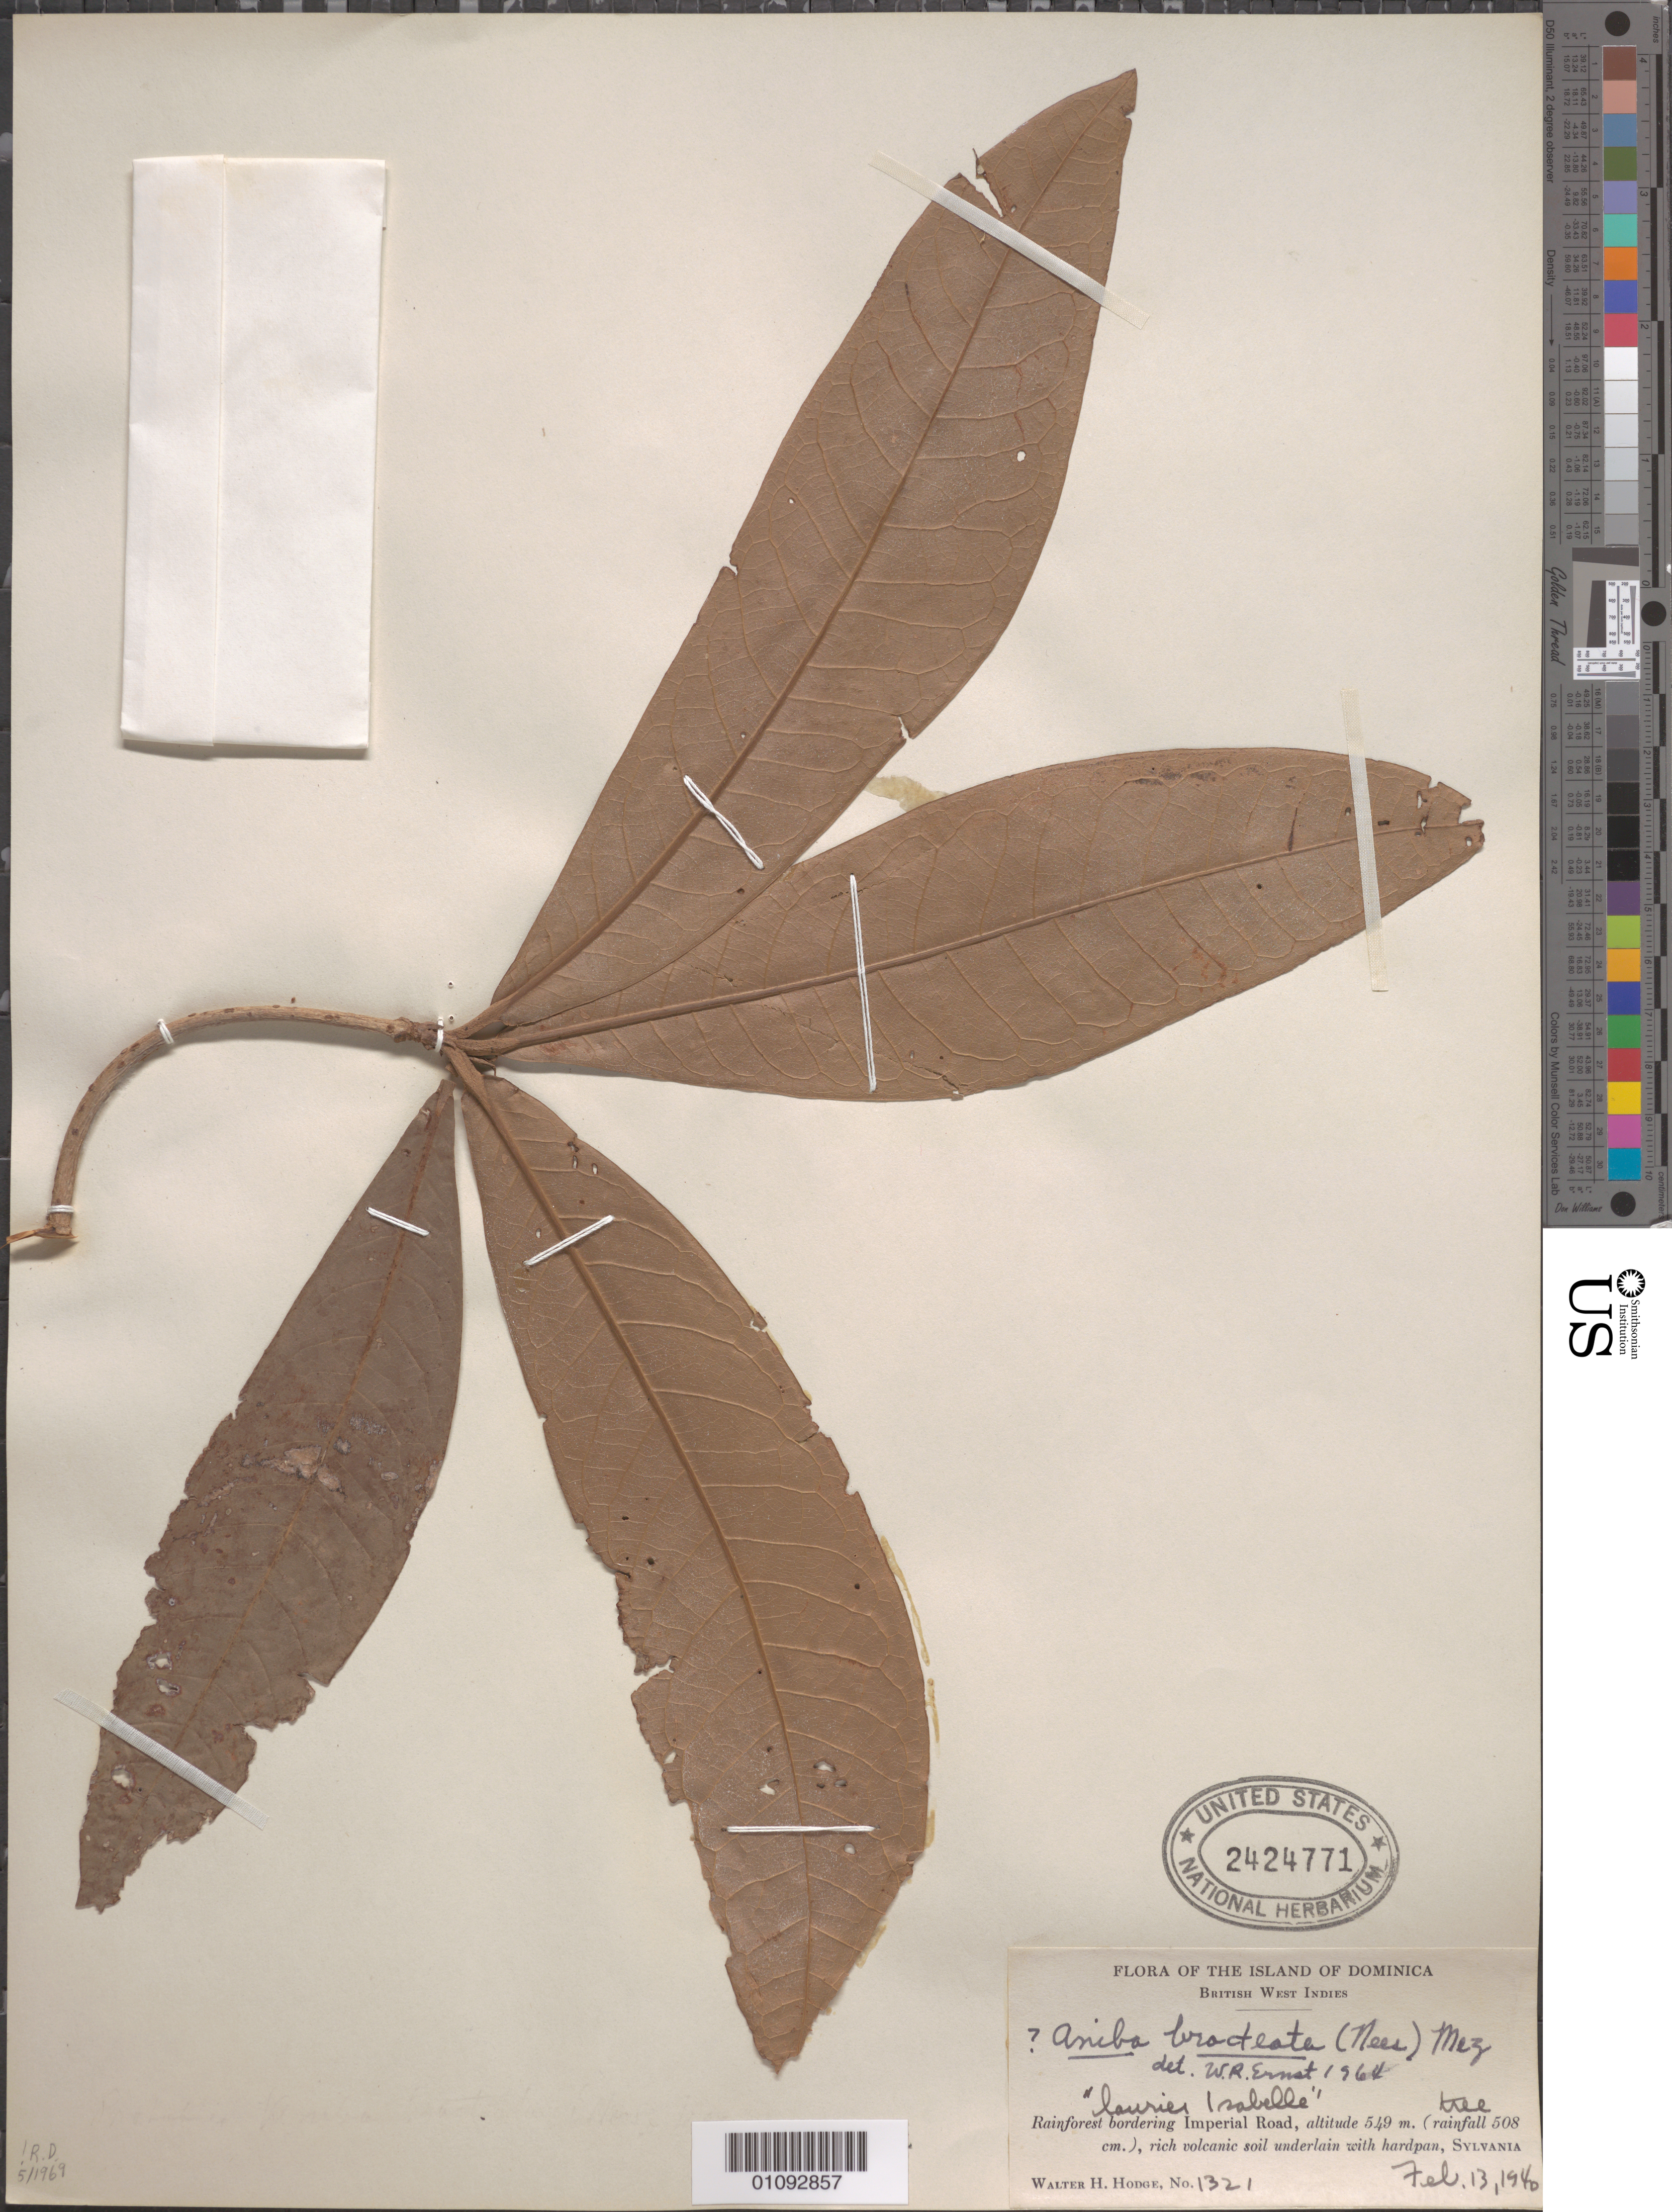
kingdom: Plantae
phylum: Tracheophyta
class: Magnoliopsida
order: Laurales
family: Lauraceae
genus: Aniba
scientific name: Aniba bracteata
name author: (Nees) Mez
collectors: W. Hodge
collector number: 1321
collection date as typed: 13 Feb 1940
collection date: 1940-02-13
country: Dominica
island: Dominica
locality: Imperial Road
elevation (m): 549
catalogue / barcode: US 2424771